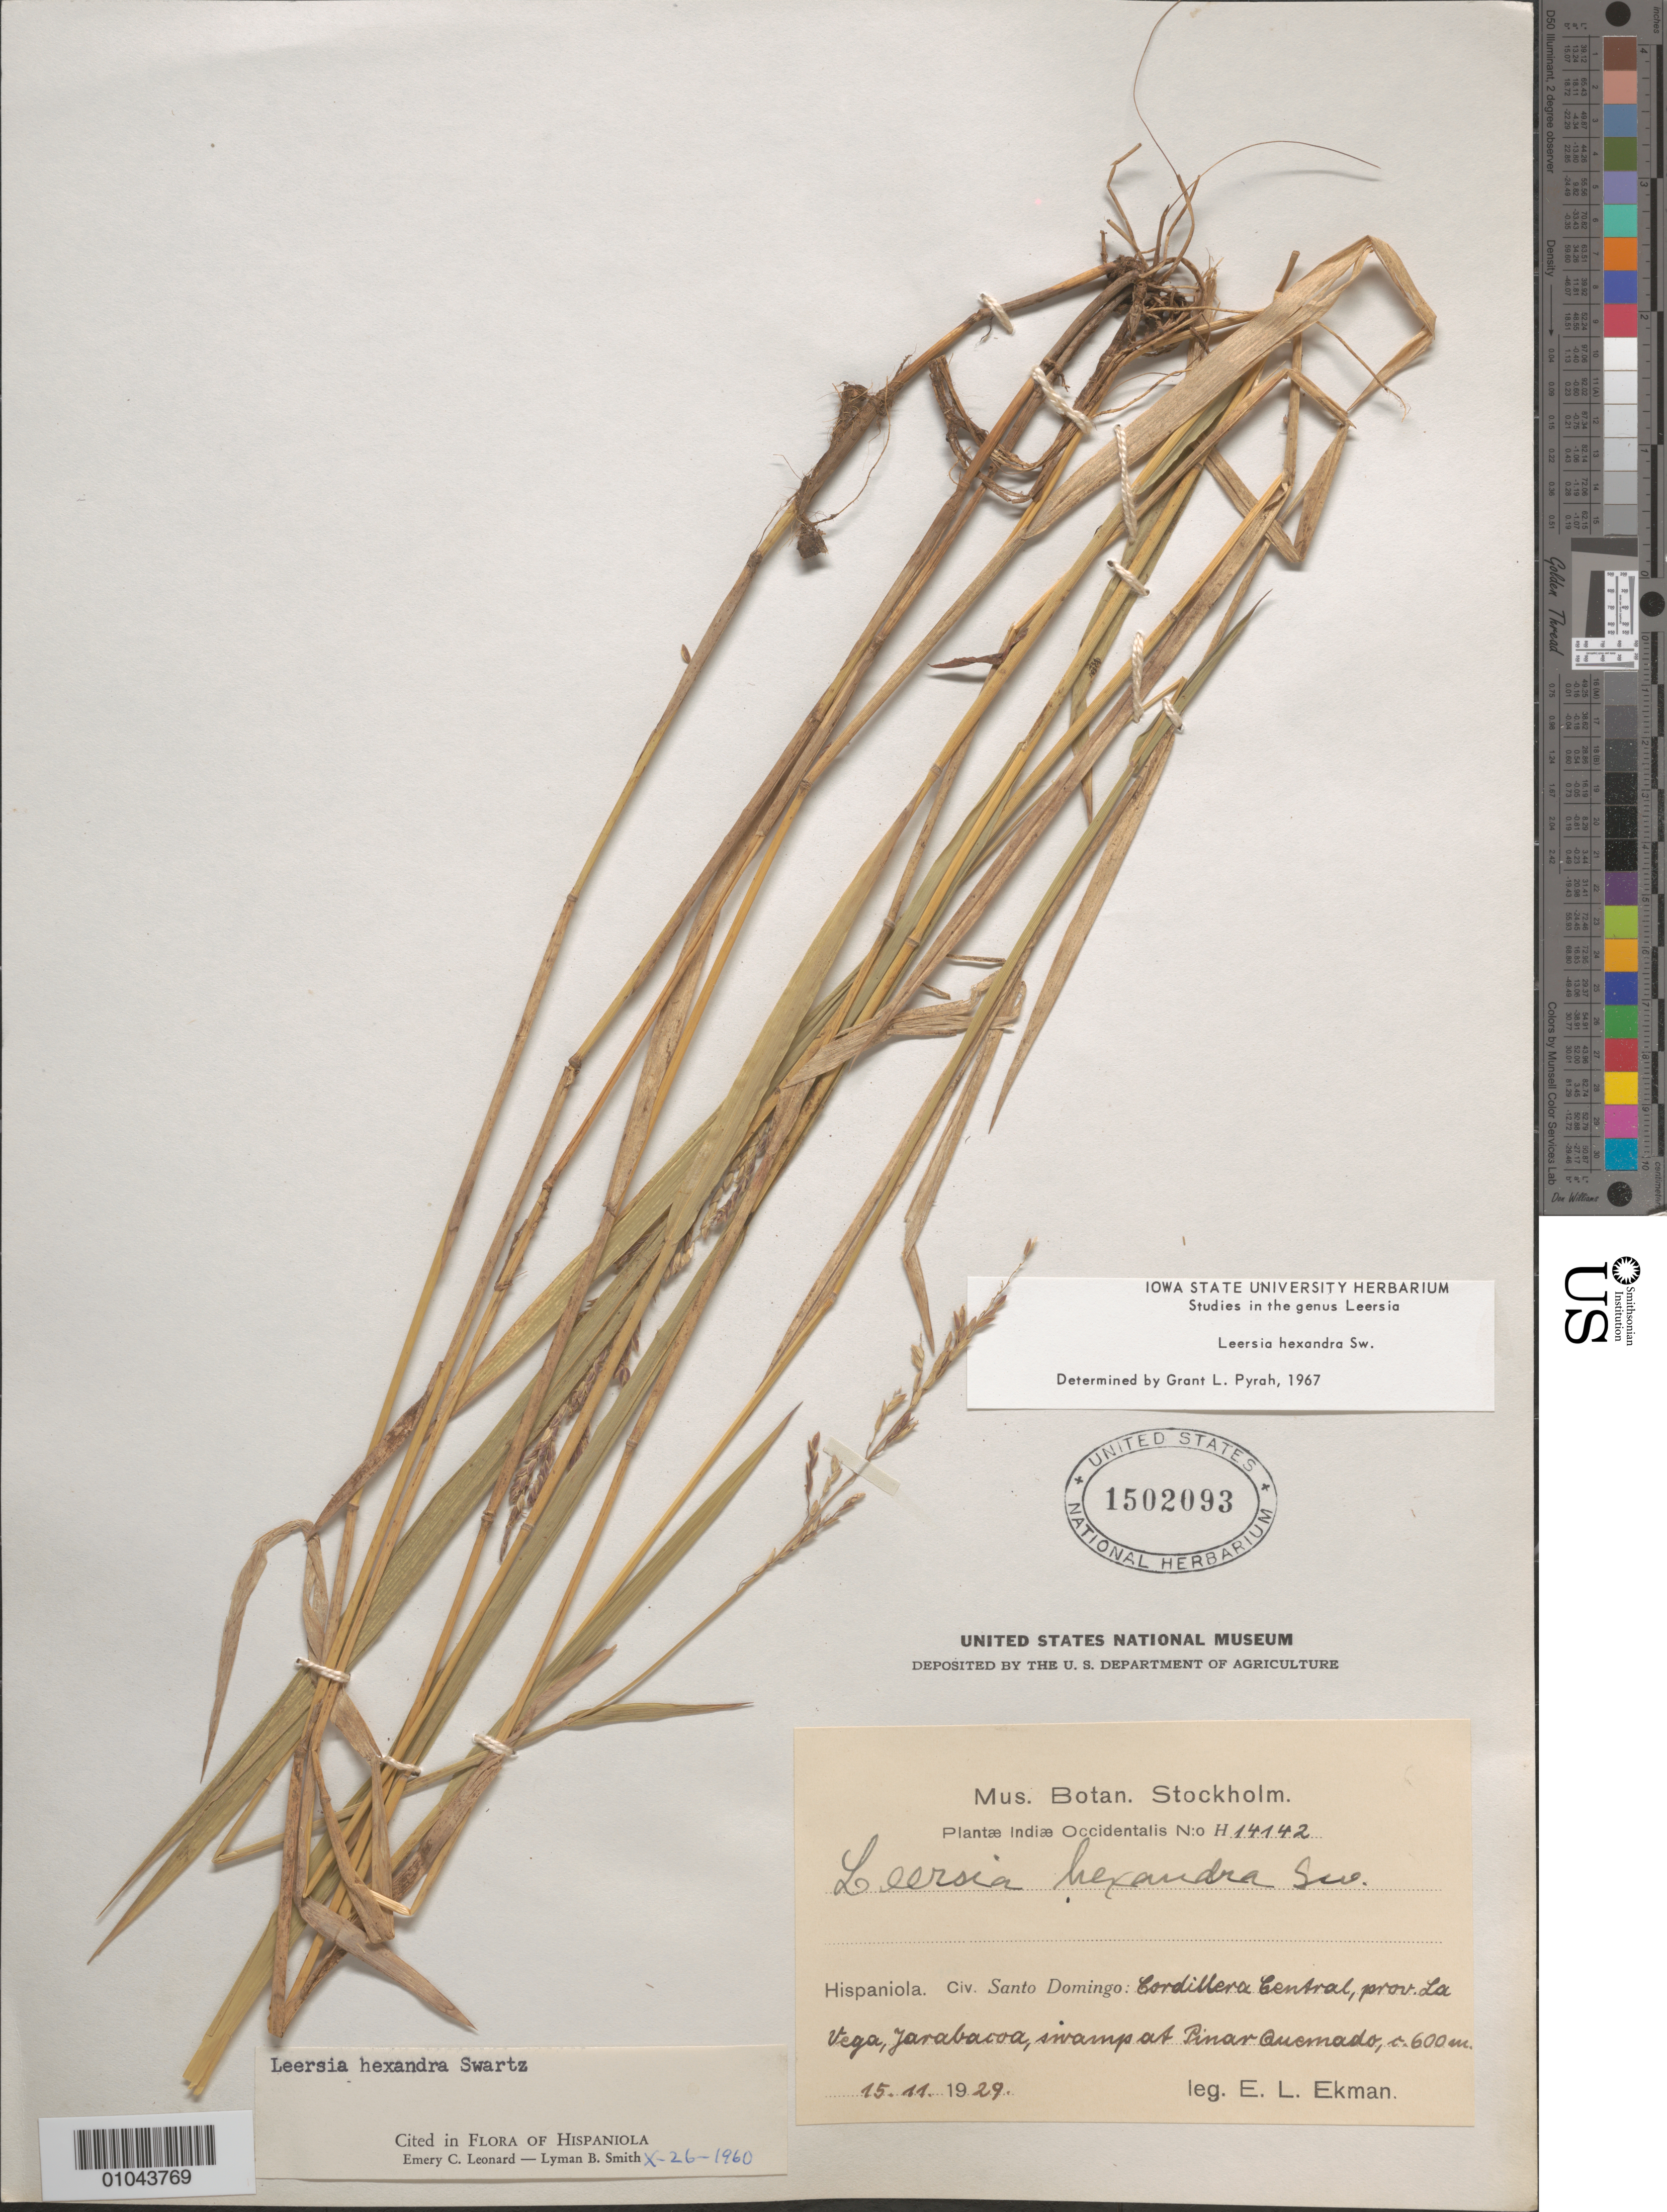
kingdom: Plantae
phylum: Tracheophyta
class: Liliopsida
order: Poales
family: Poaceae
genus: Leersia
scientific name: Leersia hexandra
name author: Sw.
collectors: E. L. Ekman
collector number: H 14142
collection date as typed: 15 Nov 1929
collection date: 1929-11-15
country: Dominican Republic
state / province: La Vega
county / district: Santo Domingo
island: Hispaniola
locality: Cordillera Central, Jarabacoa, swamps of River Quemado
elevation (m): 600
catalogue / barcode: US 1502093